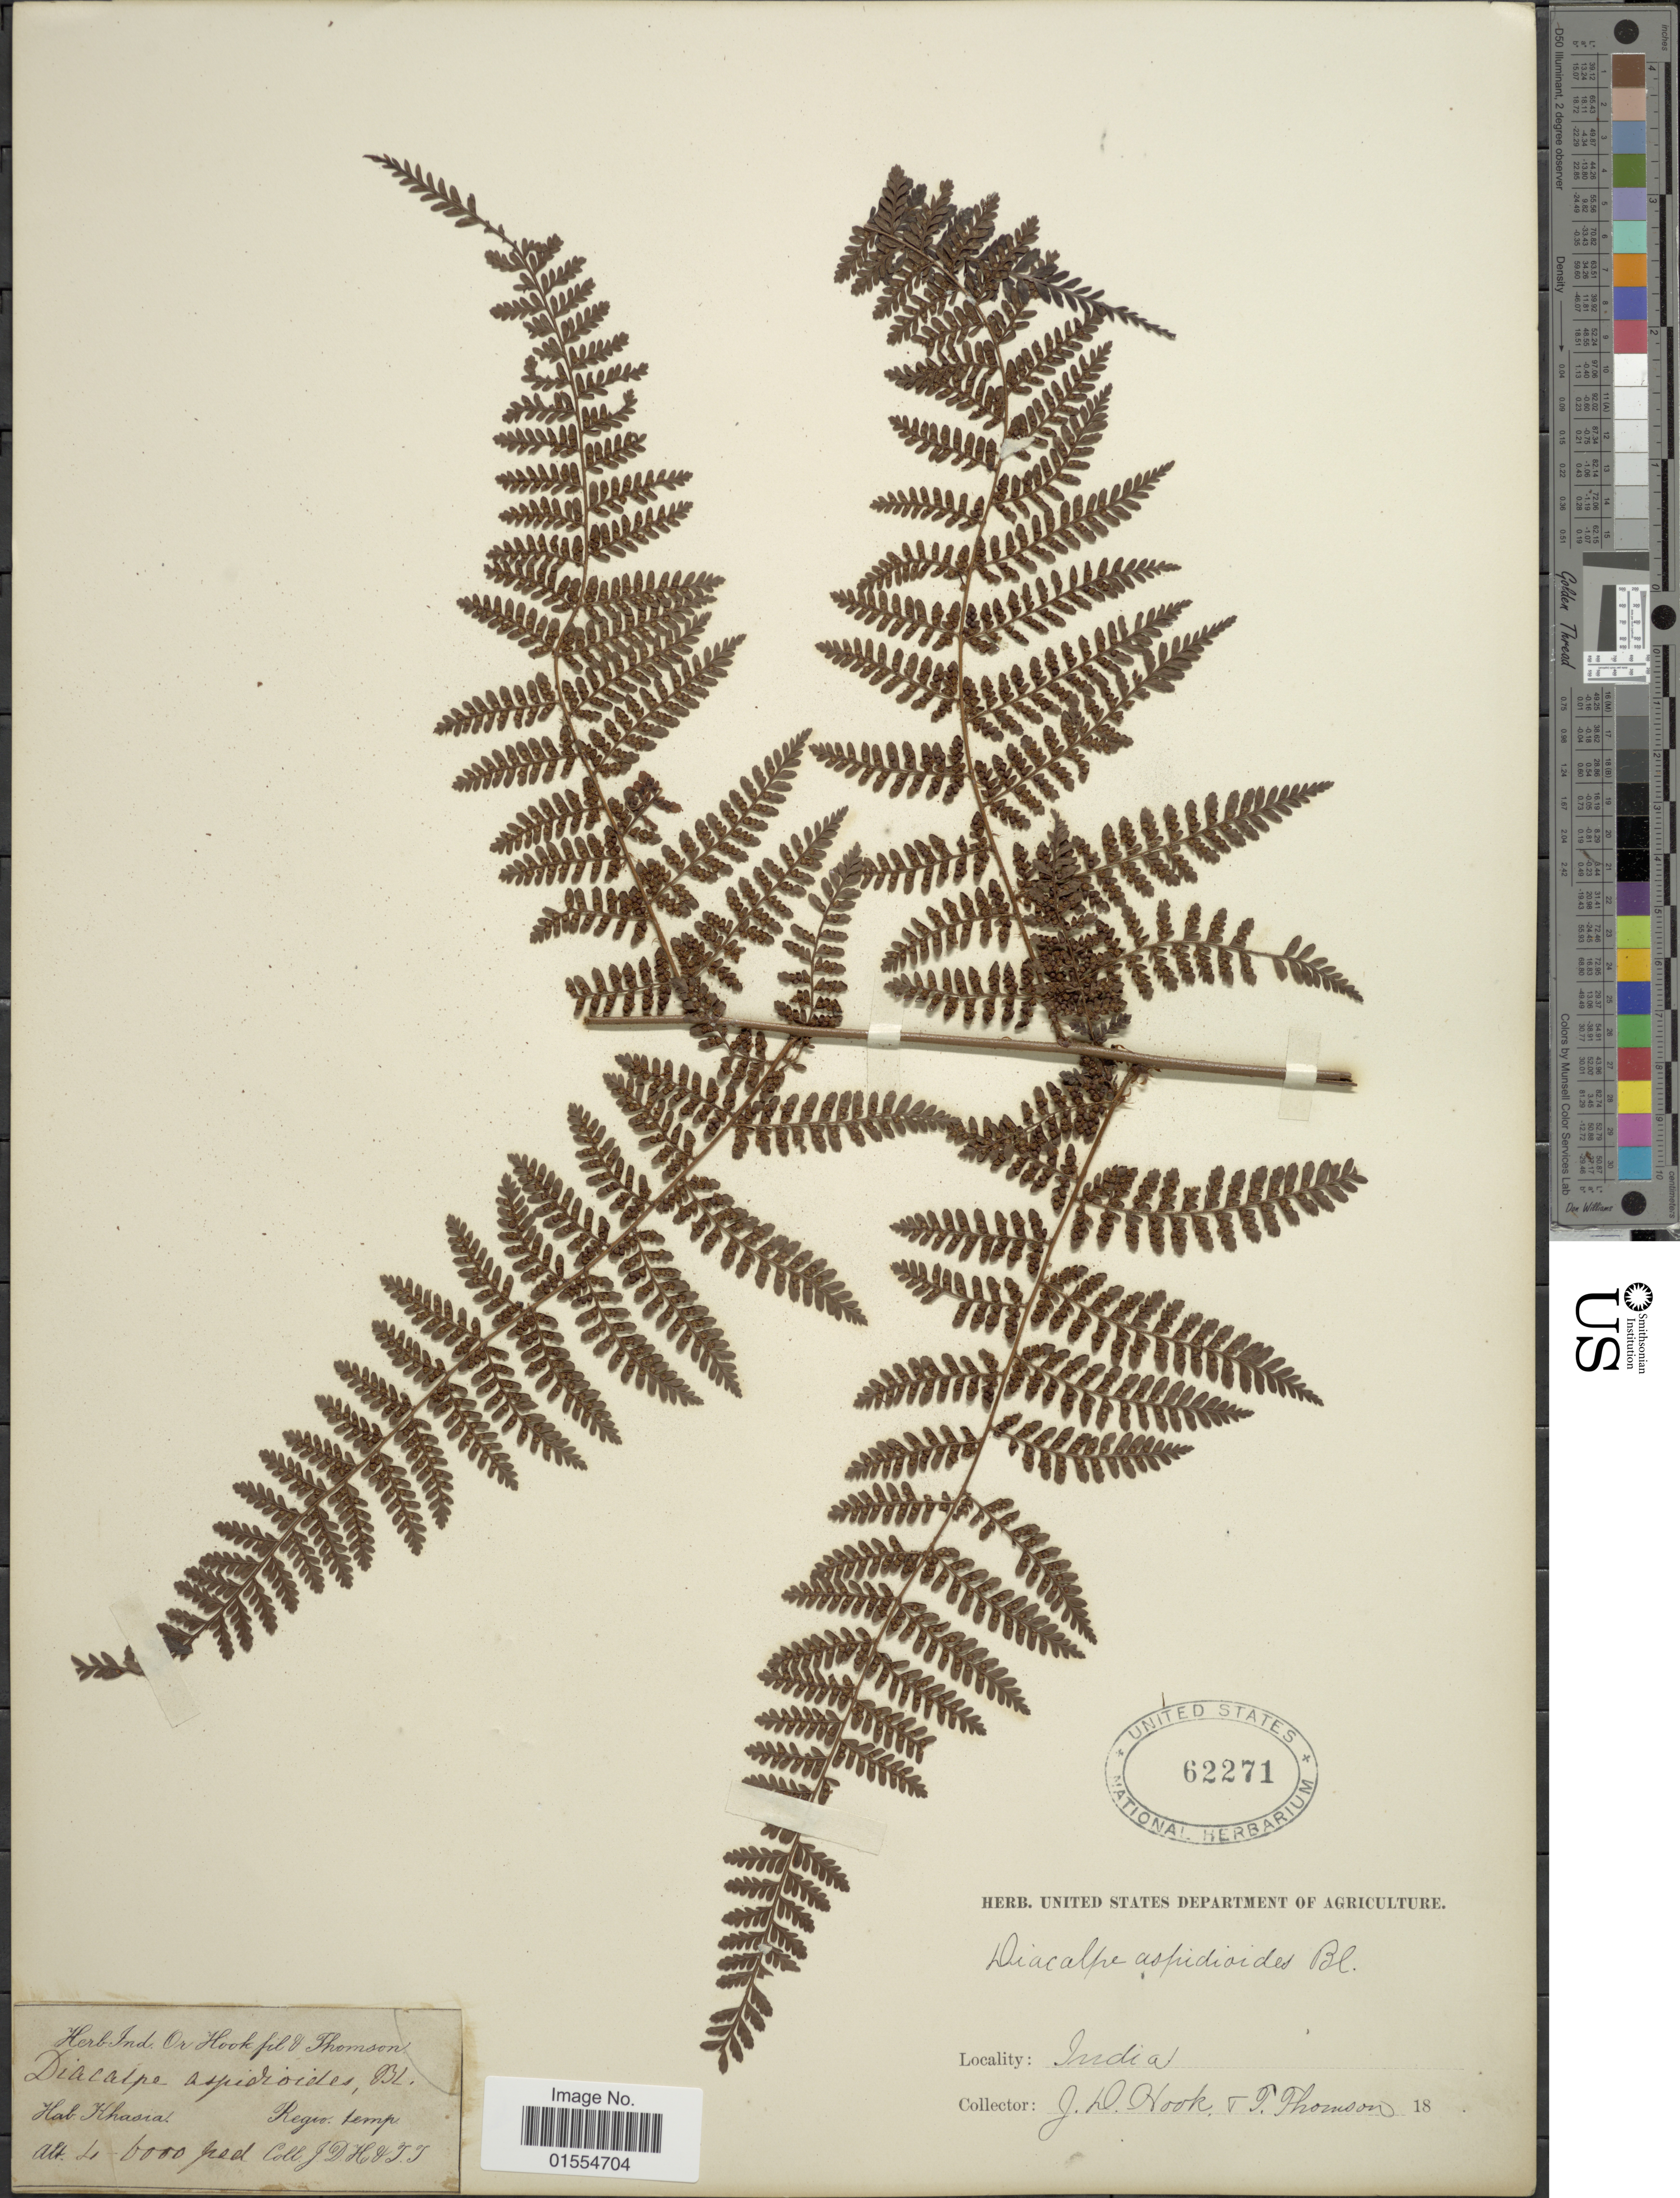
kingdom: Plantae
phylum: Tracheophyta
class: Polypodiopsida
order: Polypodiales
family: Dryopteridaceae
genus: Dryopteris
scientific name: Dryopteris pseudocaenopteris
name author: (Kunze) Li Bing Zhang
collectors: J. D. Hooker & T. Thomson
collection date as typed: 18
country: India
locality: India, Khasia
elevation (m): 1219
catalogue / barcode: US 62271